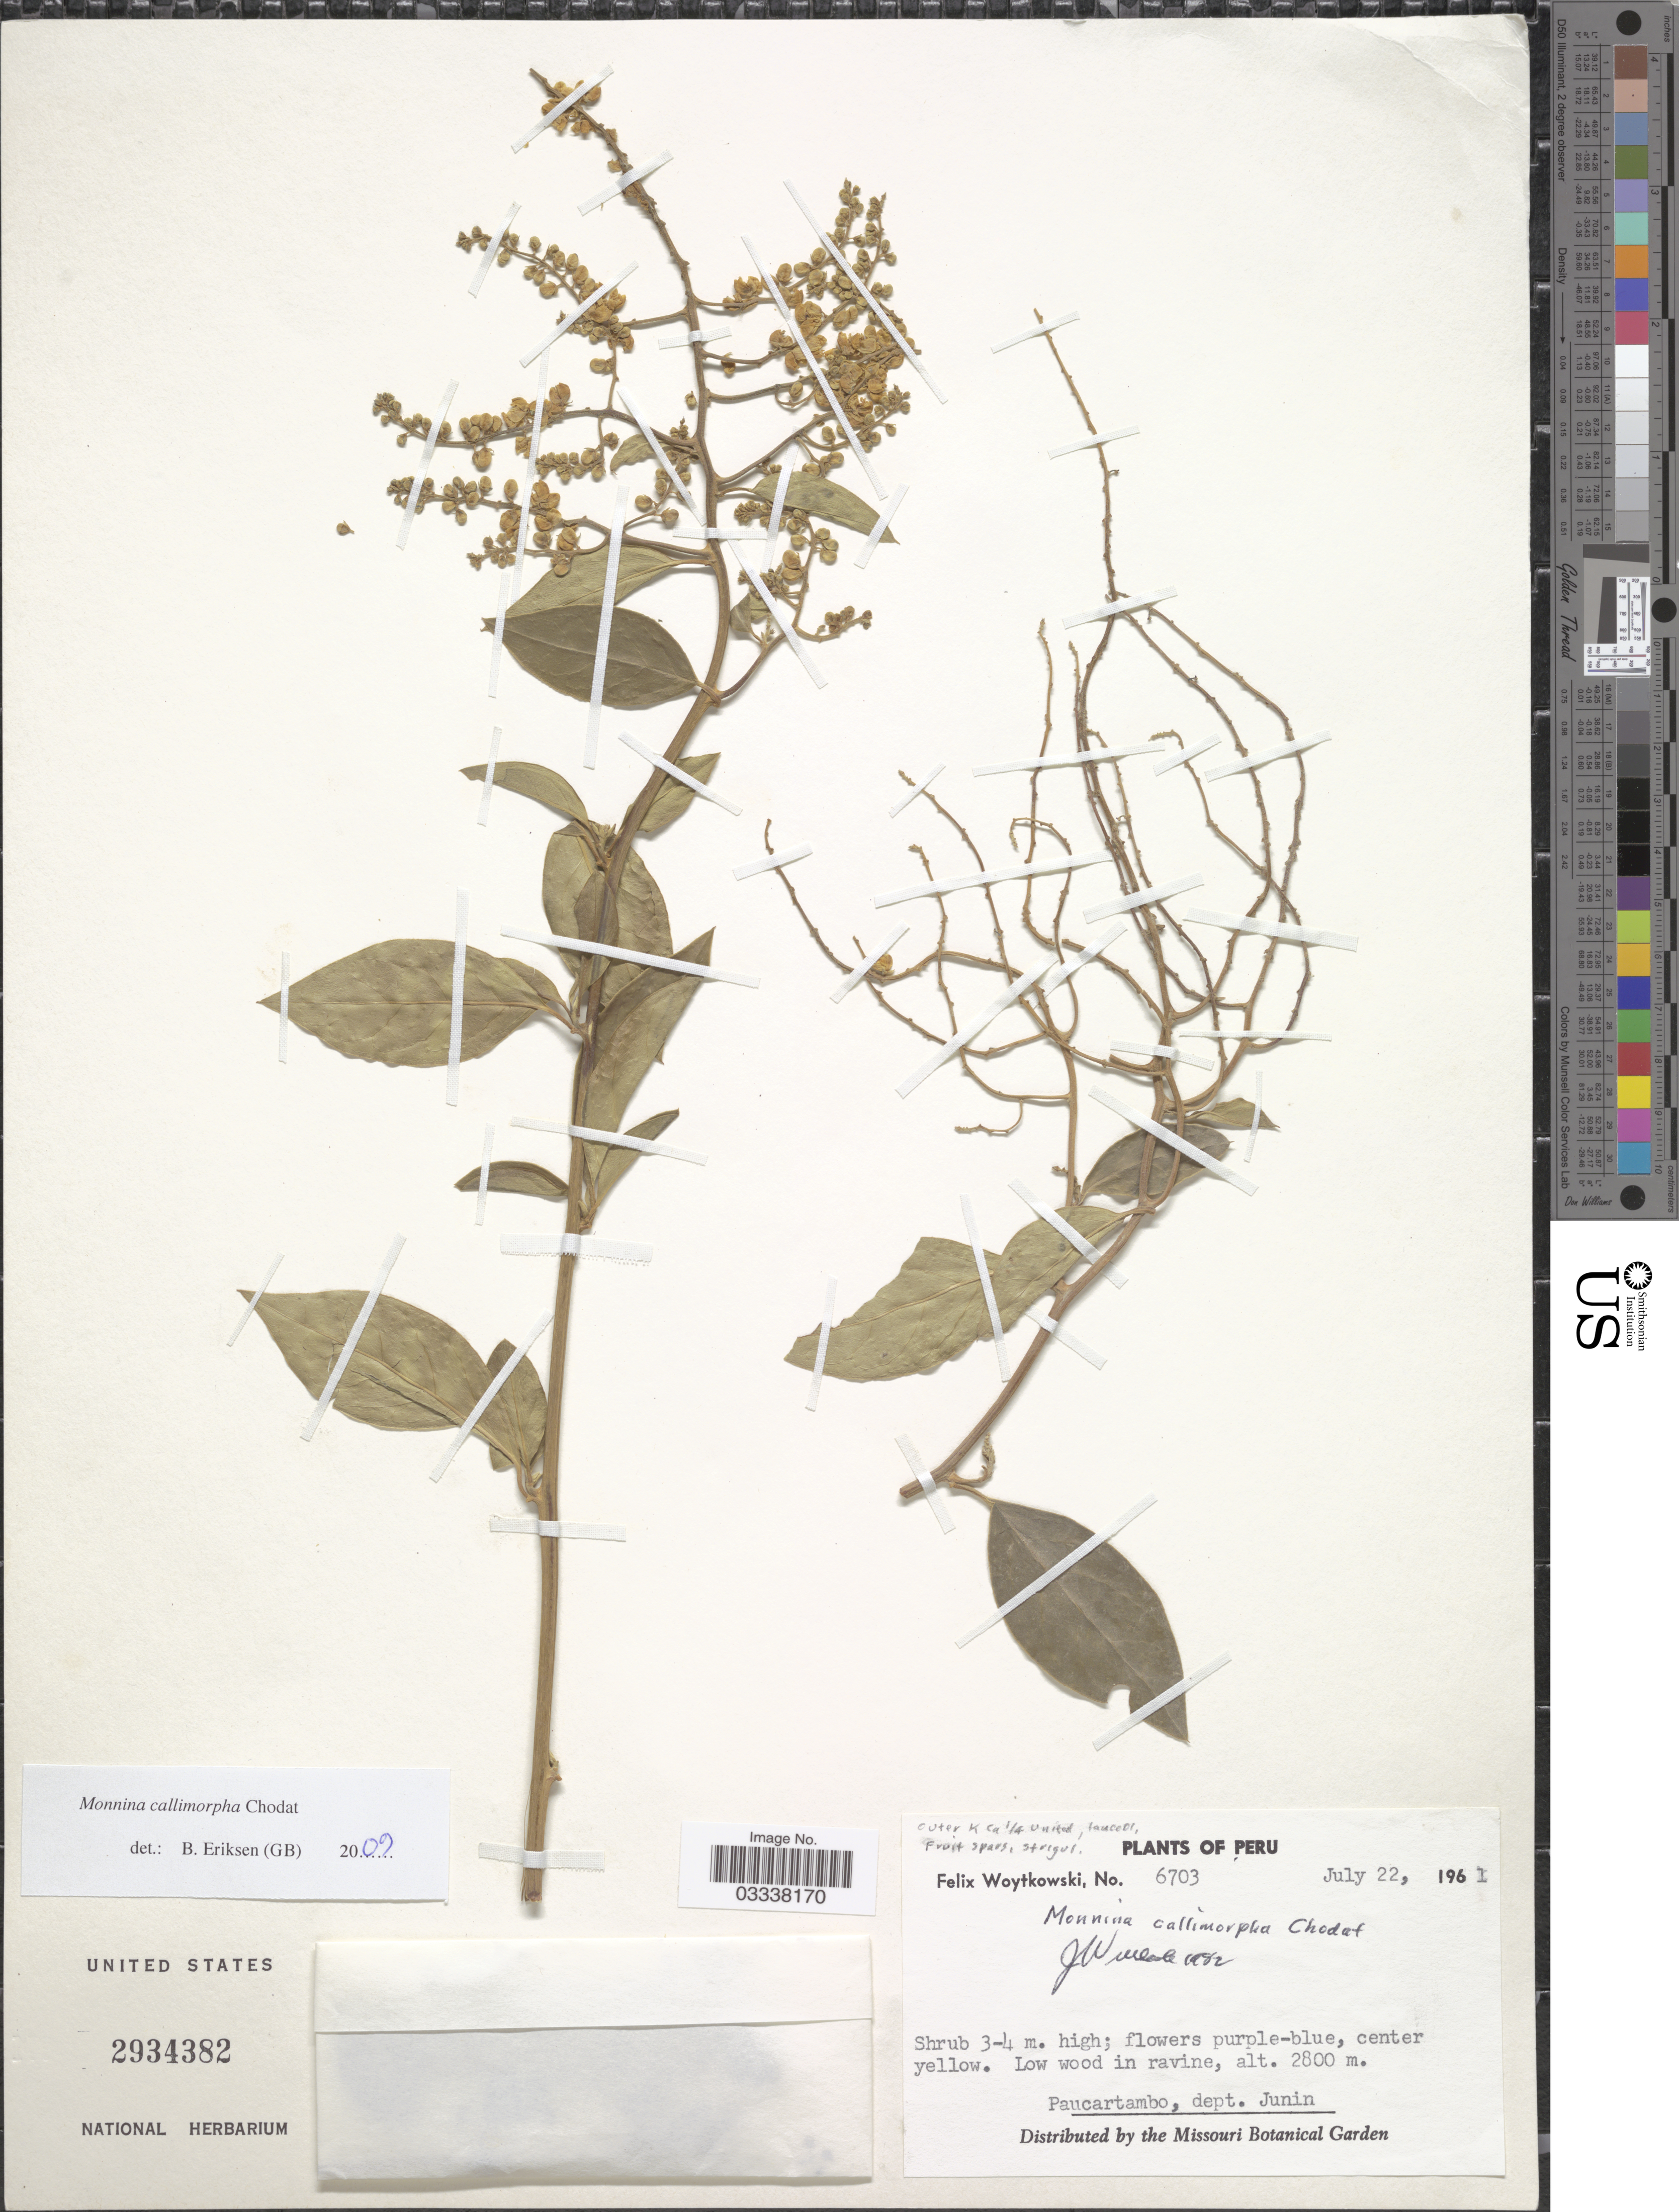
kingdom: Plantae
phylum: Tracheophyta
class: Magnoliopsida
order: Fabales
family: Polygalaceae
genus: Monnina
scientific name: Monnina callimorpha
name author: Chodat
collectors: F. Woytkowski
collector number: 6703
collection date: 1961-07-22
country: Peru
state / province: Junín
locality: Paucartambo, dept. Junin.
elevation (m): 2800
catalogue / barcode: US 2934382